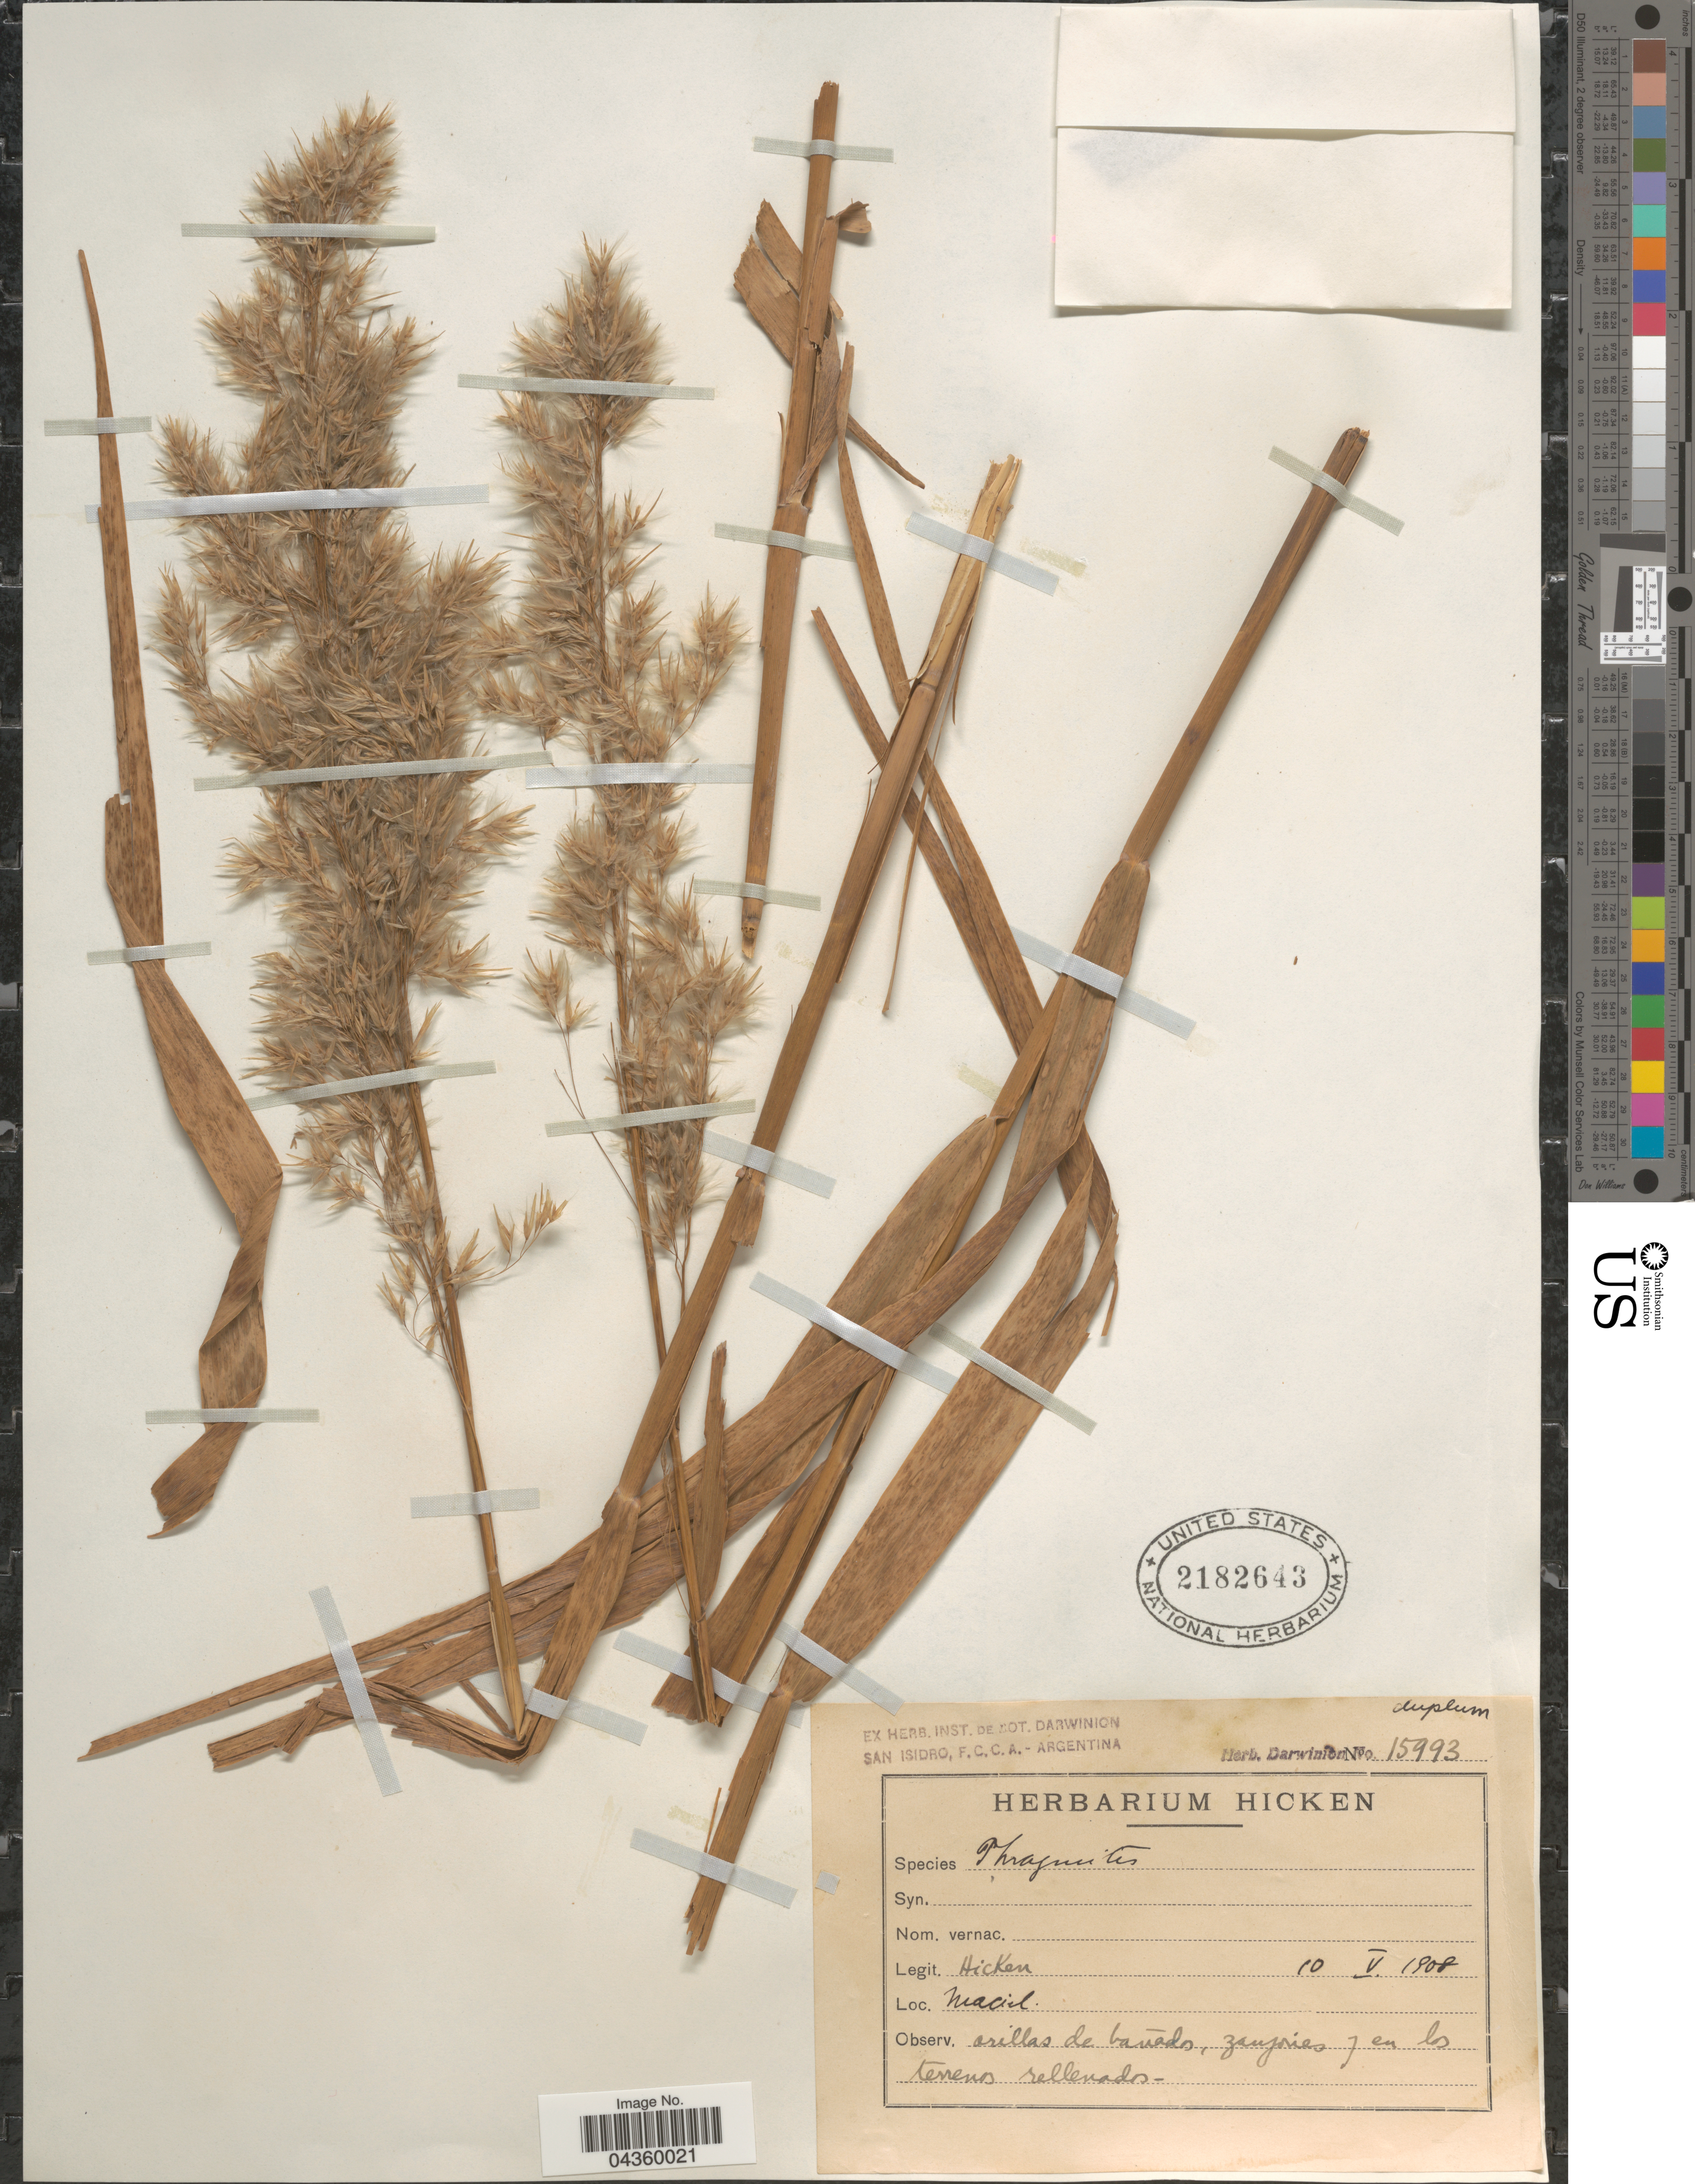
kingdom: Plantae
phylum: Tracheophyta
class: Liliopsida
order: Poales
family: Poaceae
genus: Phragmites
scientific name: Phragmites australis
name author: (Cav.) Trin. ex Steud.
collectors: Hicken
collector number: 15993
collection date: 1908-05-10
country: Argentina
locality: Maciel.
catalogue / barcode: US 2182643